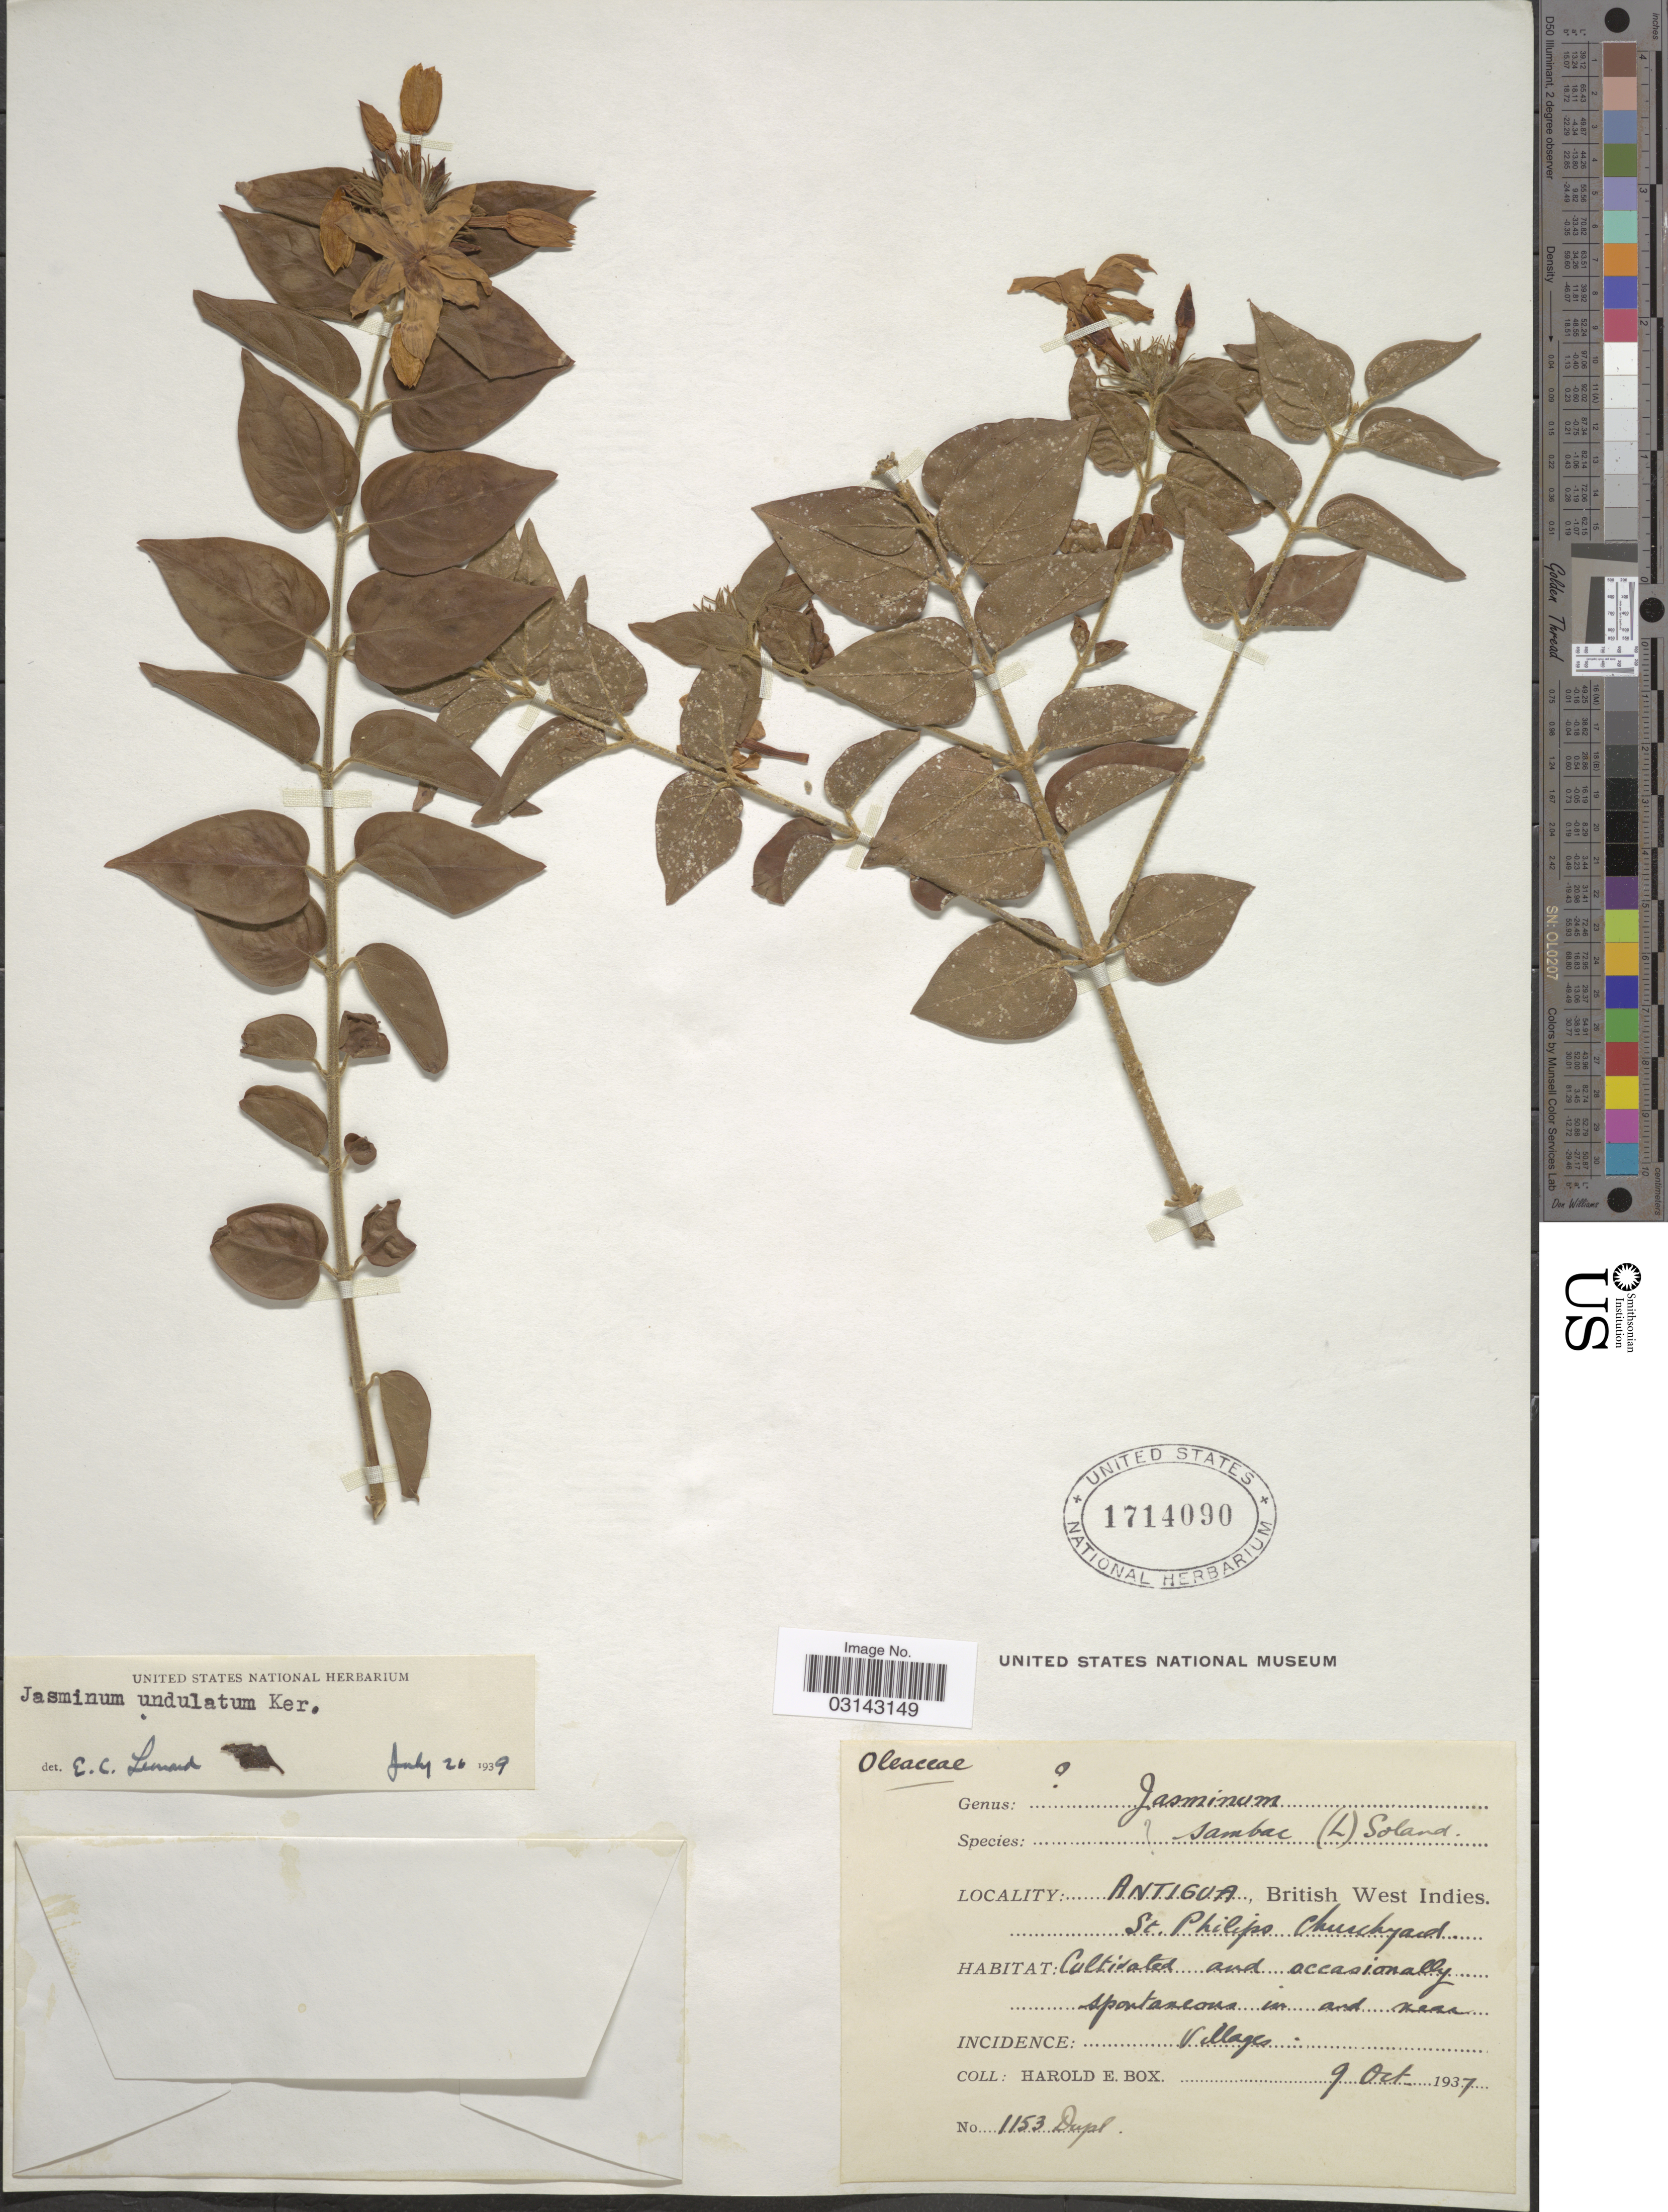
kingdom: Plantae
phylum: Tracheophyta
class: Magnoliopsida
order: Lamiales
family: Oleaceae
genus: Jasminum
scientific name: Jasminum multiflorum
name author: (Burm. f.) Andrews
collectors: H. E. Box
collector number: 1153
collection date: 1937-10-09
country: Antigua and Barbuda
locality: Antigua, British West Indies. St. Philips Churchyard.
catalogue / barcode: US 1714090